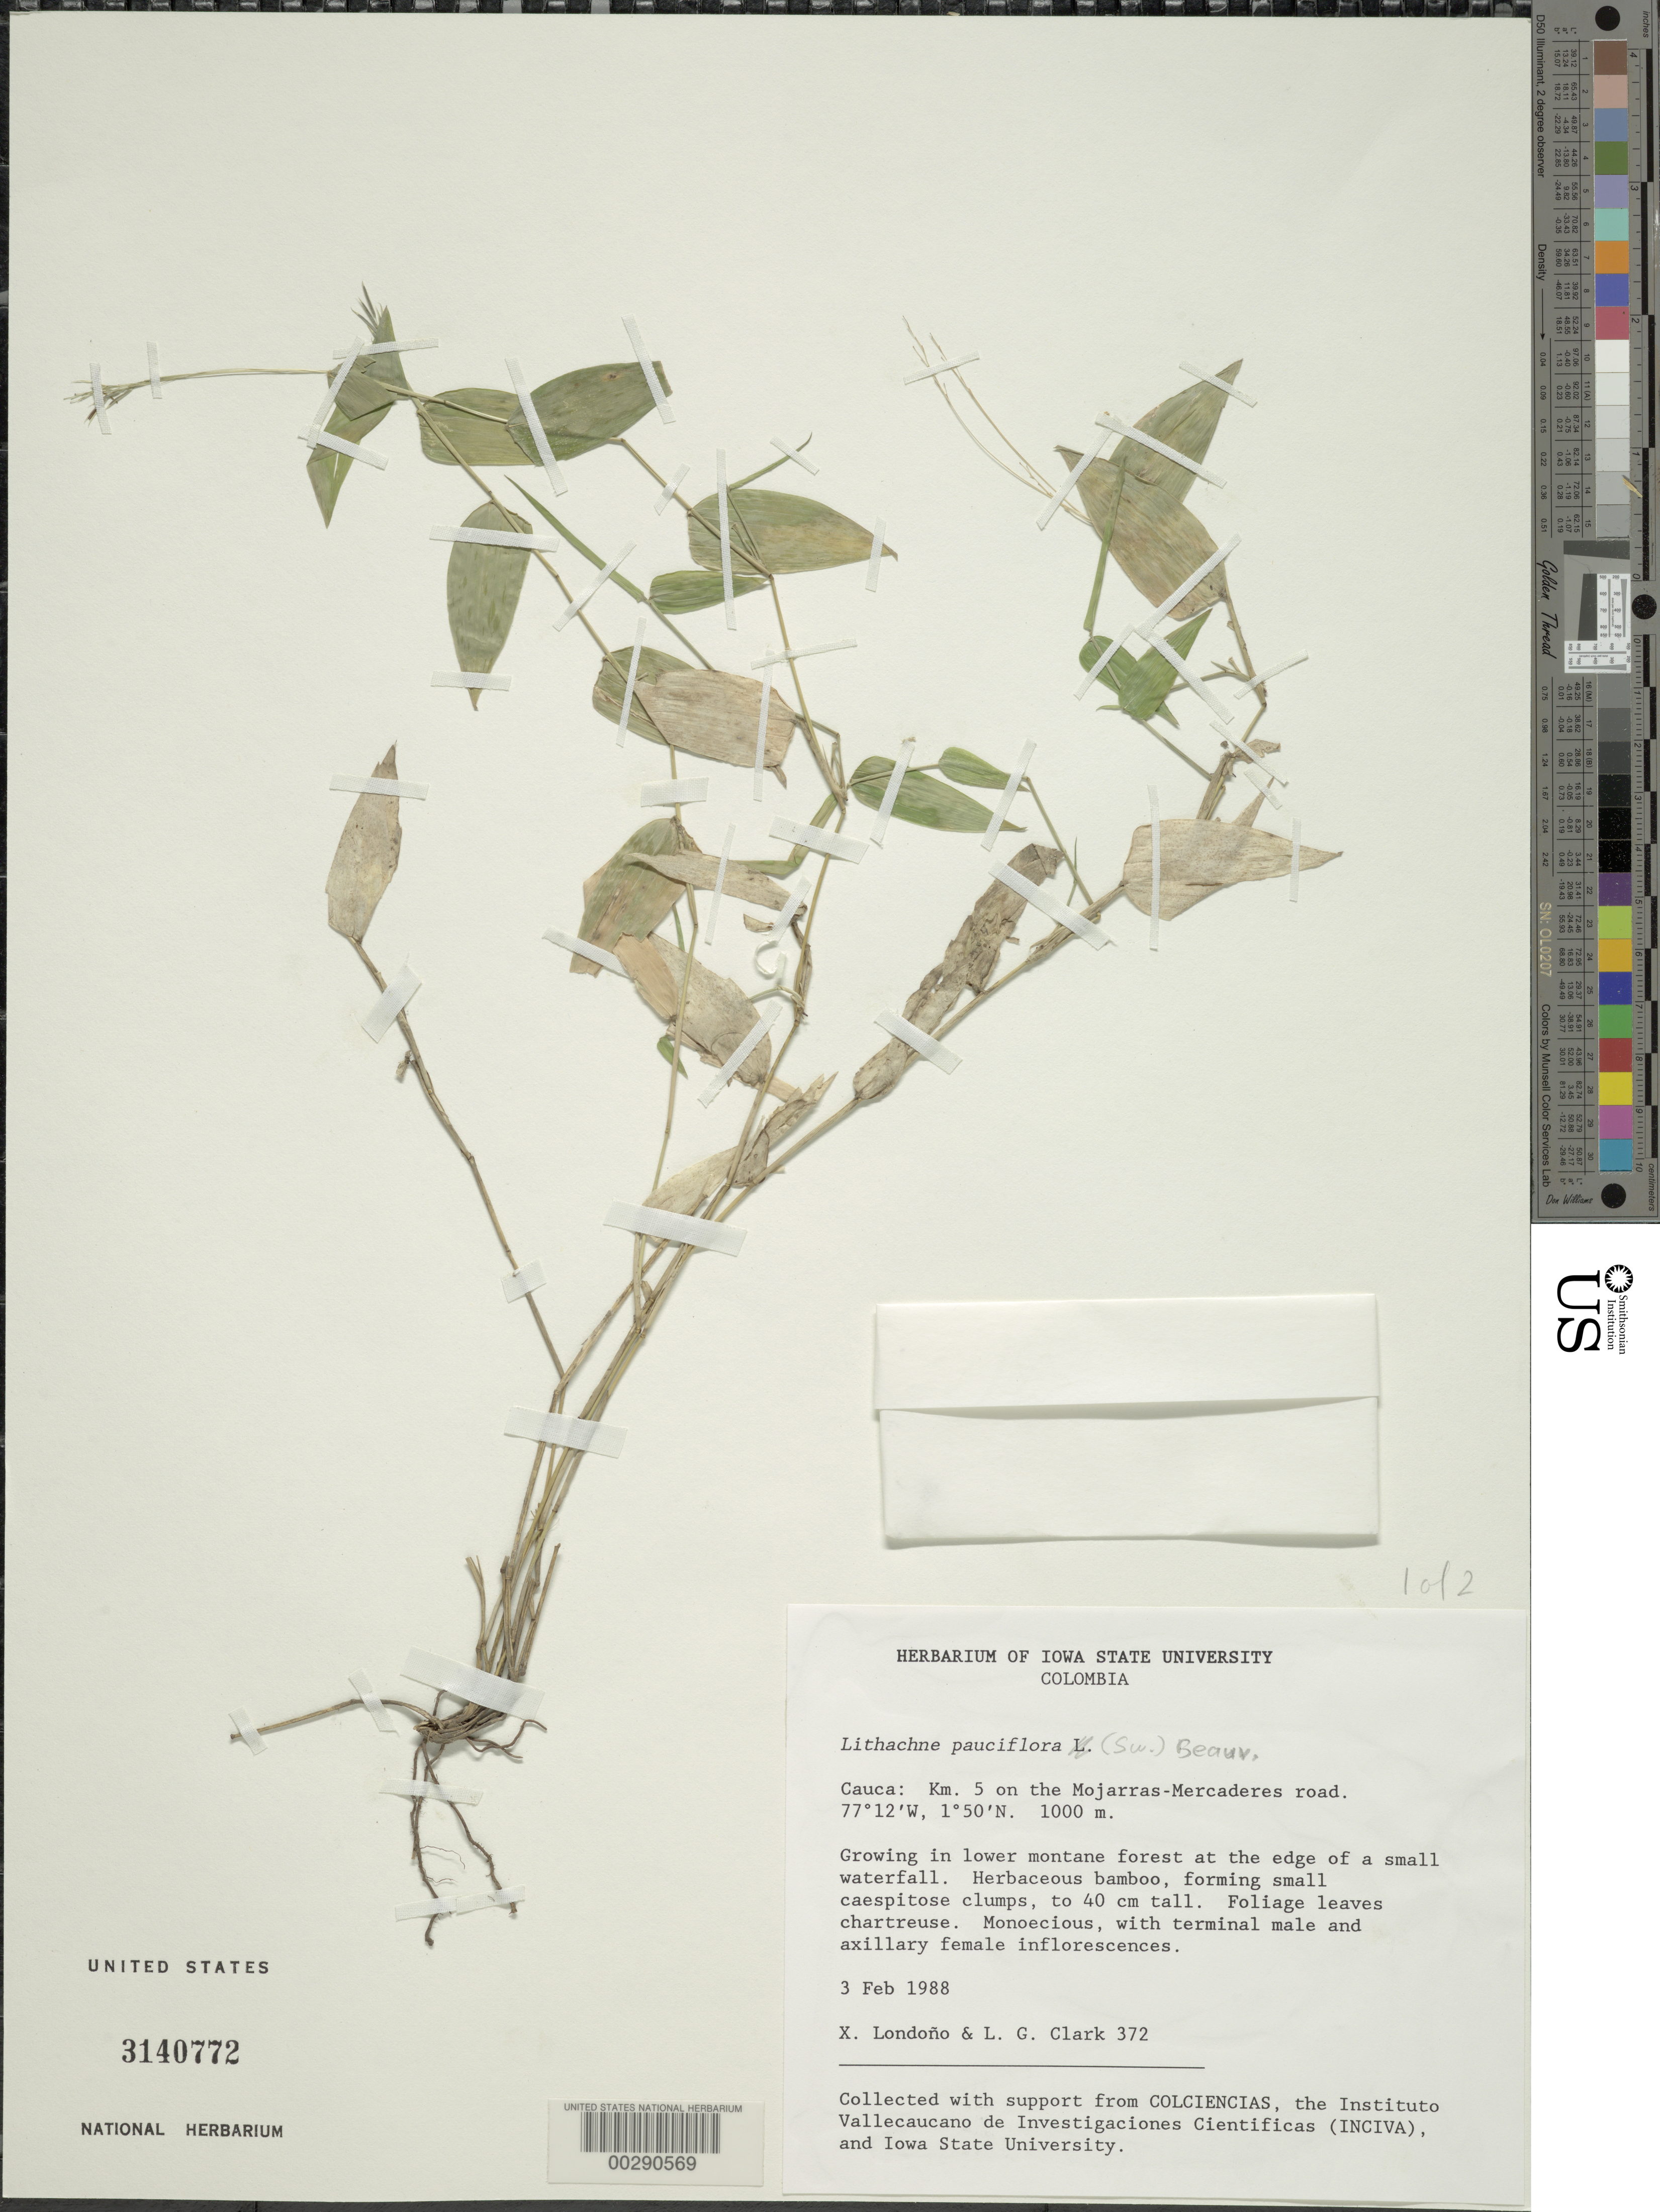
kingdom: Plantae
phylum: Tracheophyta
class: Liliopsida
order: Poales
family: Poaceae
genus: Lithachne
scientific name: Lithachne pauciflora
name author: (Sw.) P. Beauv.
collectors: X. Londoño & L. G. Clark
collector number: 372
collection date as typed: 03 Feb 1988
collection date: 1988-02-03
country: Colombia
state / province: Cauca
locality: Km 5 on the Mojarras-Mercaderes road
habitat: Lower montane forest at the edge of a small waterfall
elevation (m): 1000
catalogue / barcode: US 3140772